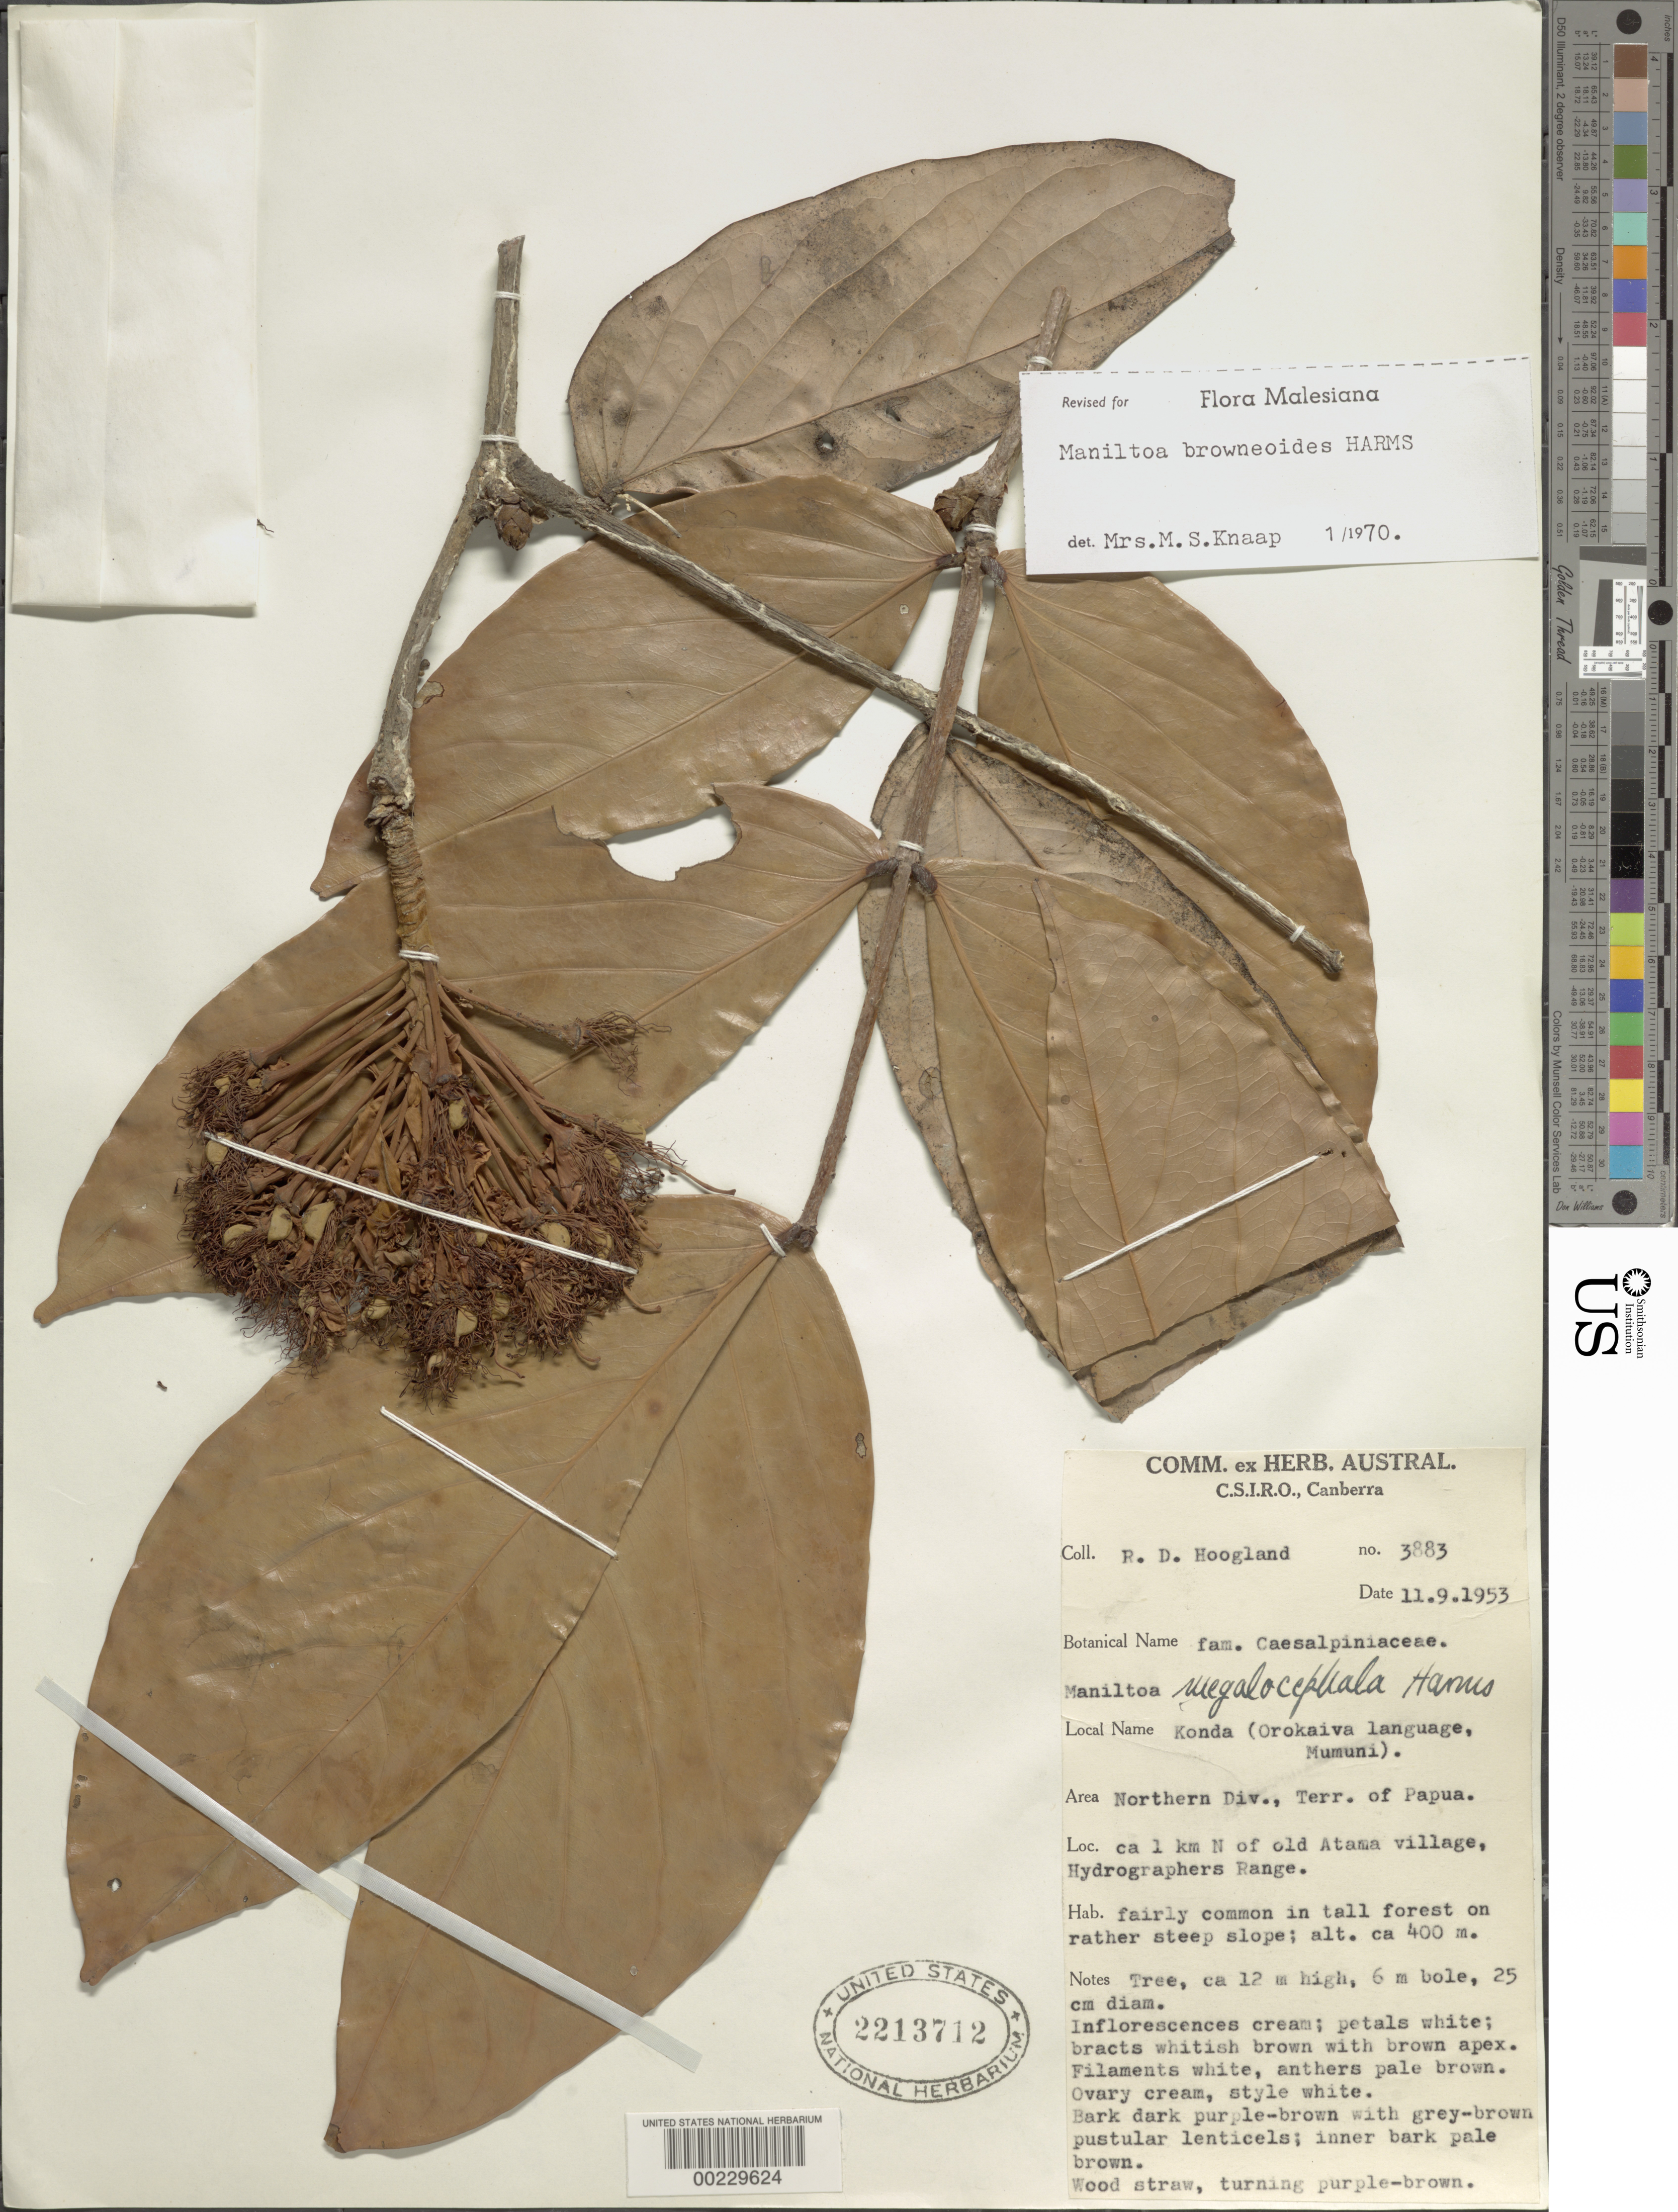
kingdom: Plantae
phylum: Tracheophyta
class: Magnoliopsida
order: Fabales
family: Fabaceae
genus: Maniltoa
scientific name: Maniltoa browneoides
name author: Harms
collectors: R. D. Hoogland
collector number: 3883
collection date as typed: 11 Sep 1953 or 09 Nov 1953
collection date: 1953-09-11 or 1953-11-09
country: Papua New Guinea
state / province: Northern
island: New Guinea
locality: Northern division; ca 1 km n of old atama village, hydrographers range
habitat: Tall forest on rather steep slope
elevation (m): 400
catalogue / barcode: US 2213712